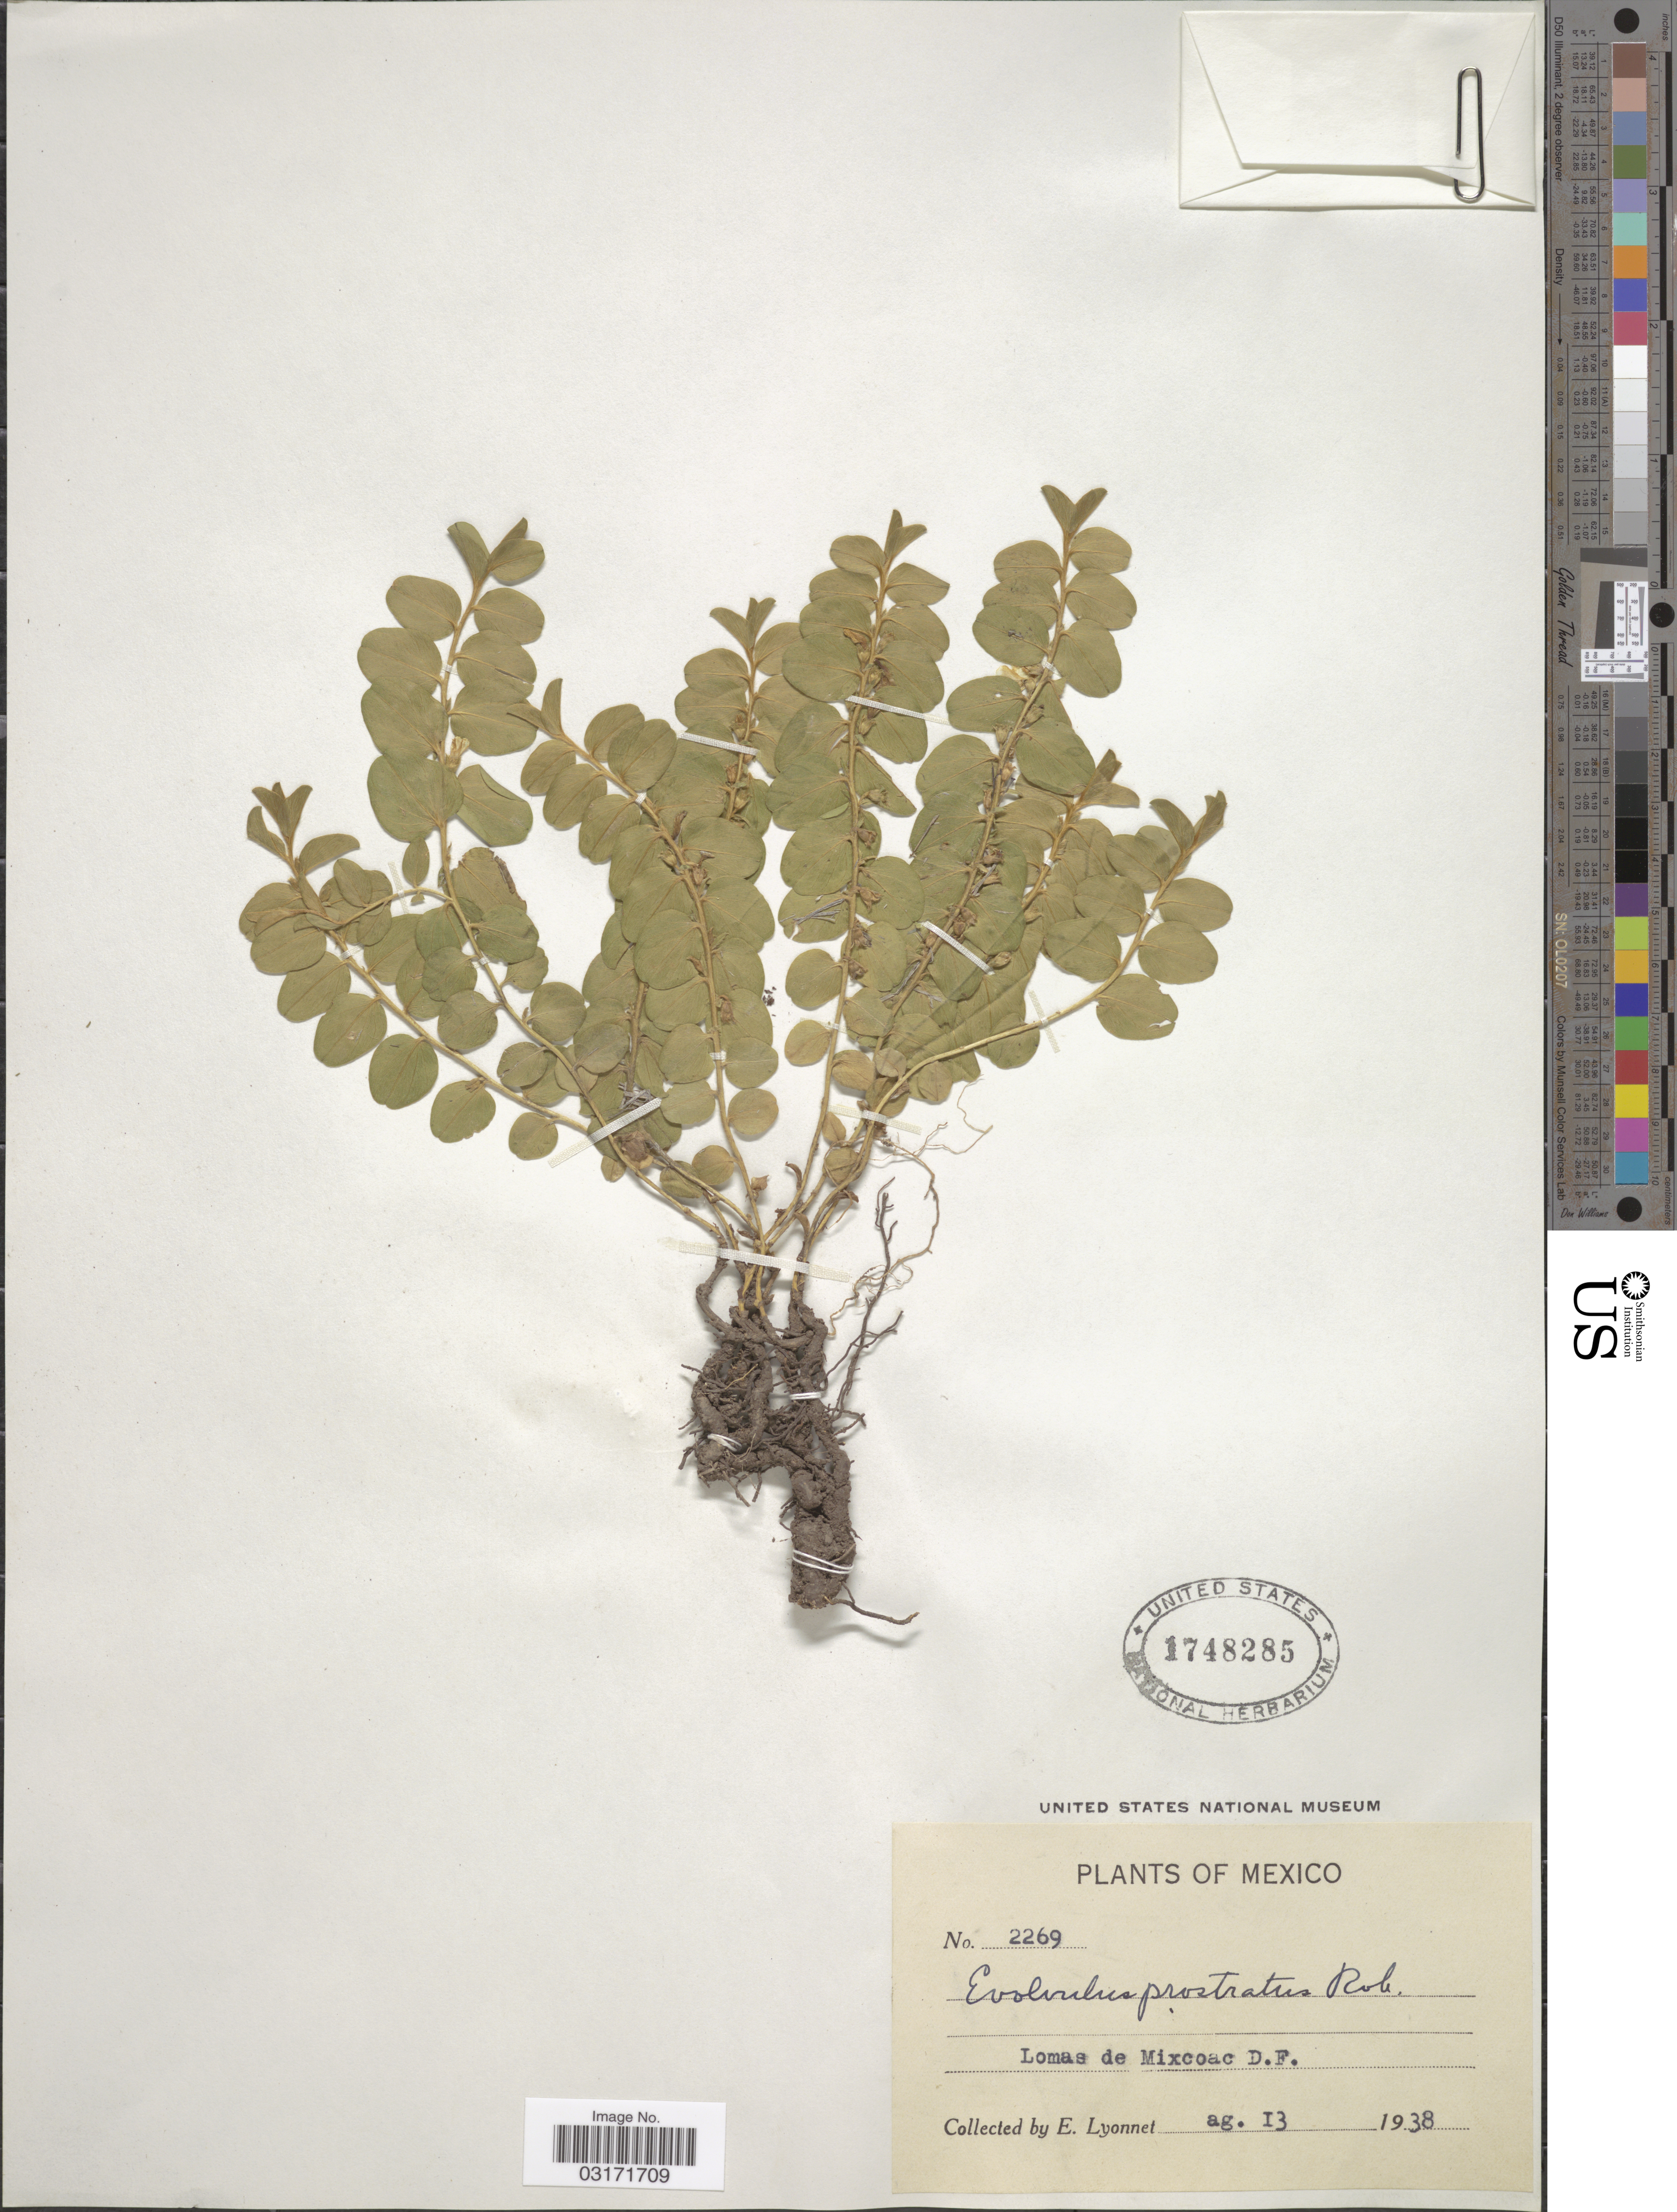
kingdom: Plantae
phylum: Tracheophyta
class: Magnoliopsida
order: Solanales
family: Convolvulaceae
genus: Evolvulus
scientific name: Evolvulus prostratus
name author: B.L. Rob.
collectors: E. Lyonnet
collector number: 2269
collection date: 1938-08-13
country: Mexico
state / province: Distrito Federal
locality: Lomas de Mixcoa D.F.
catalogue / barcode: US 1748285